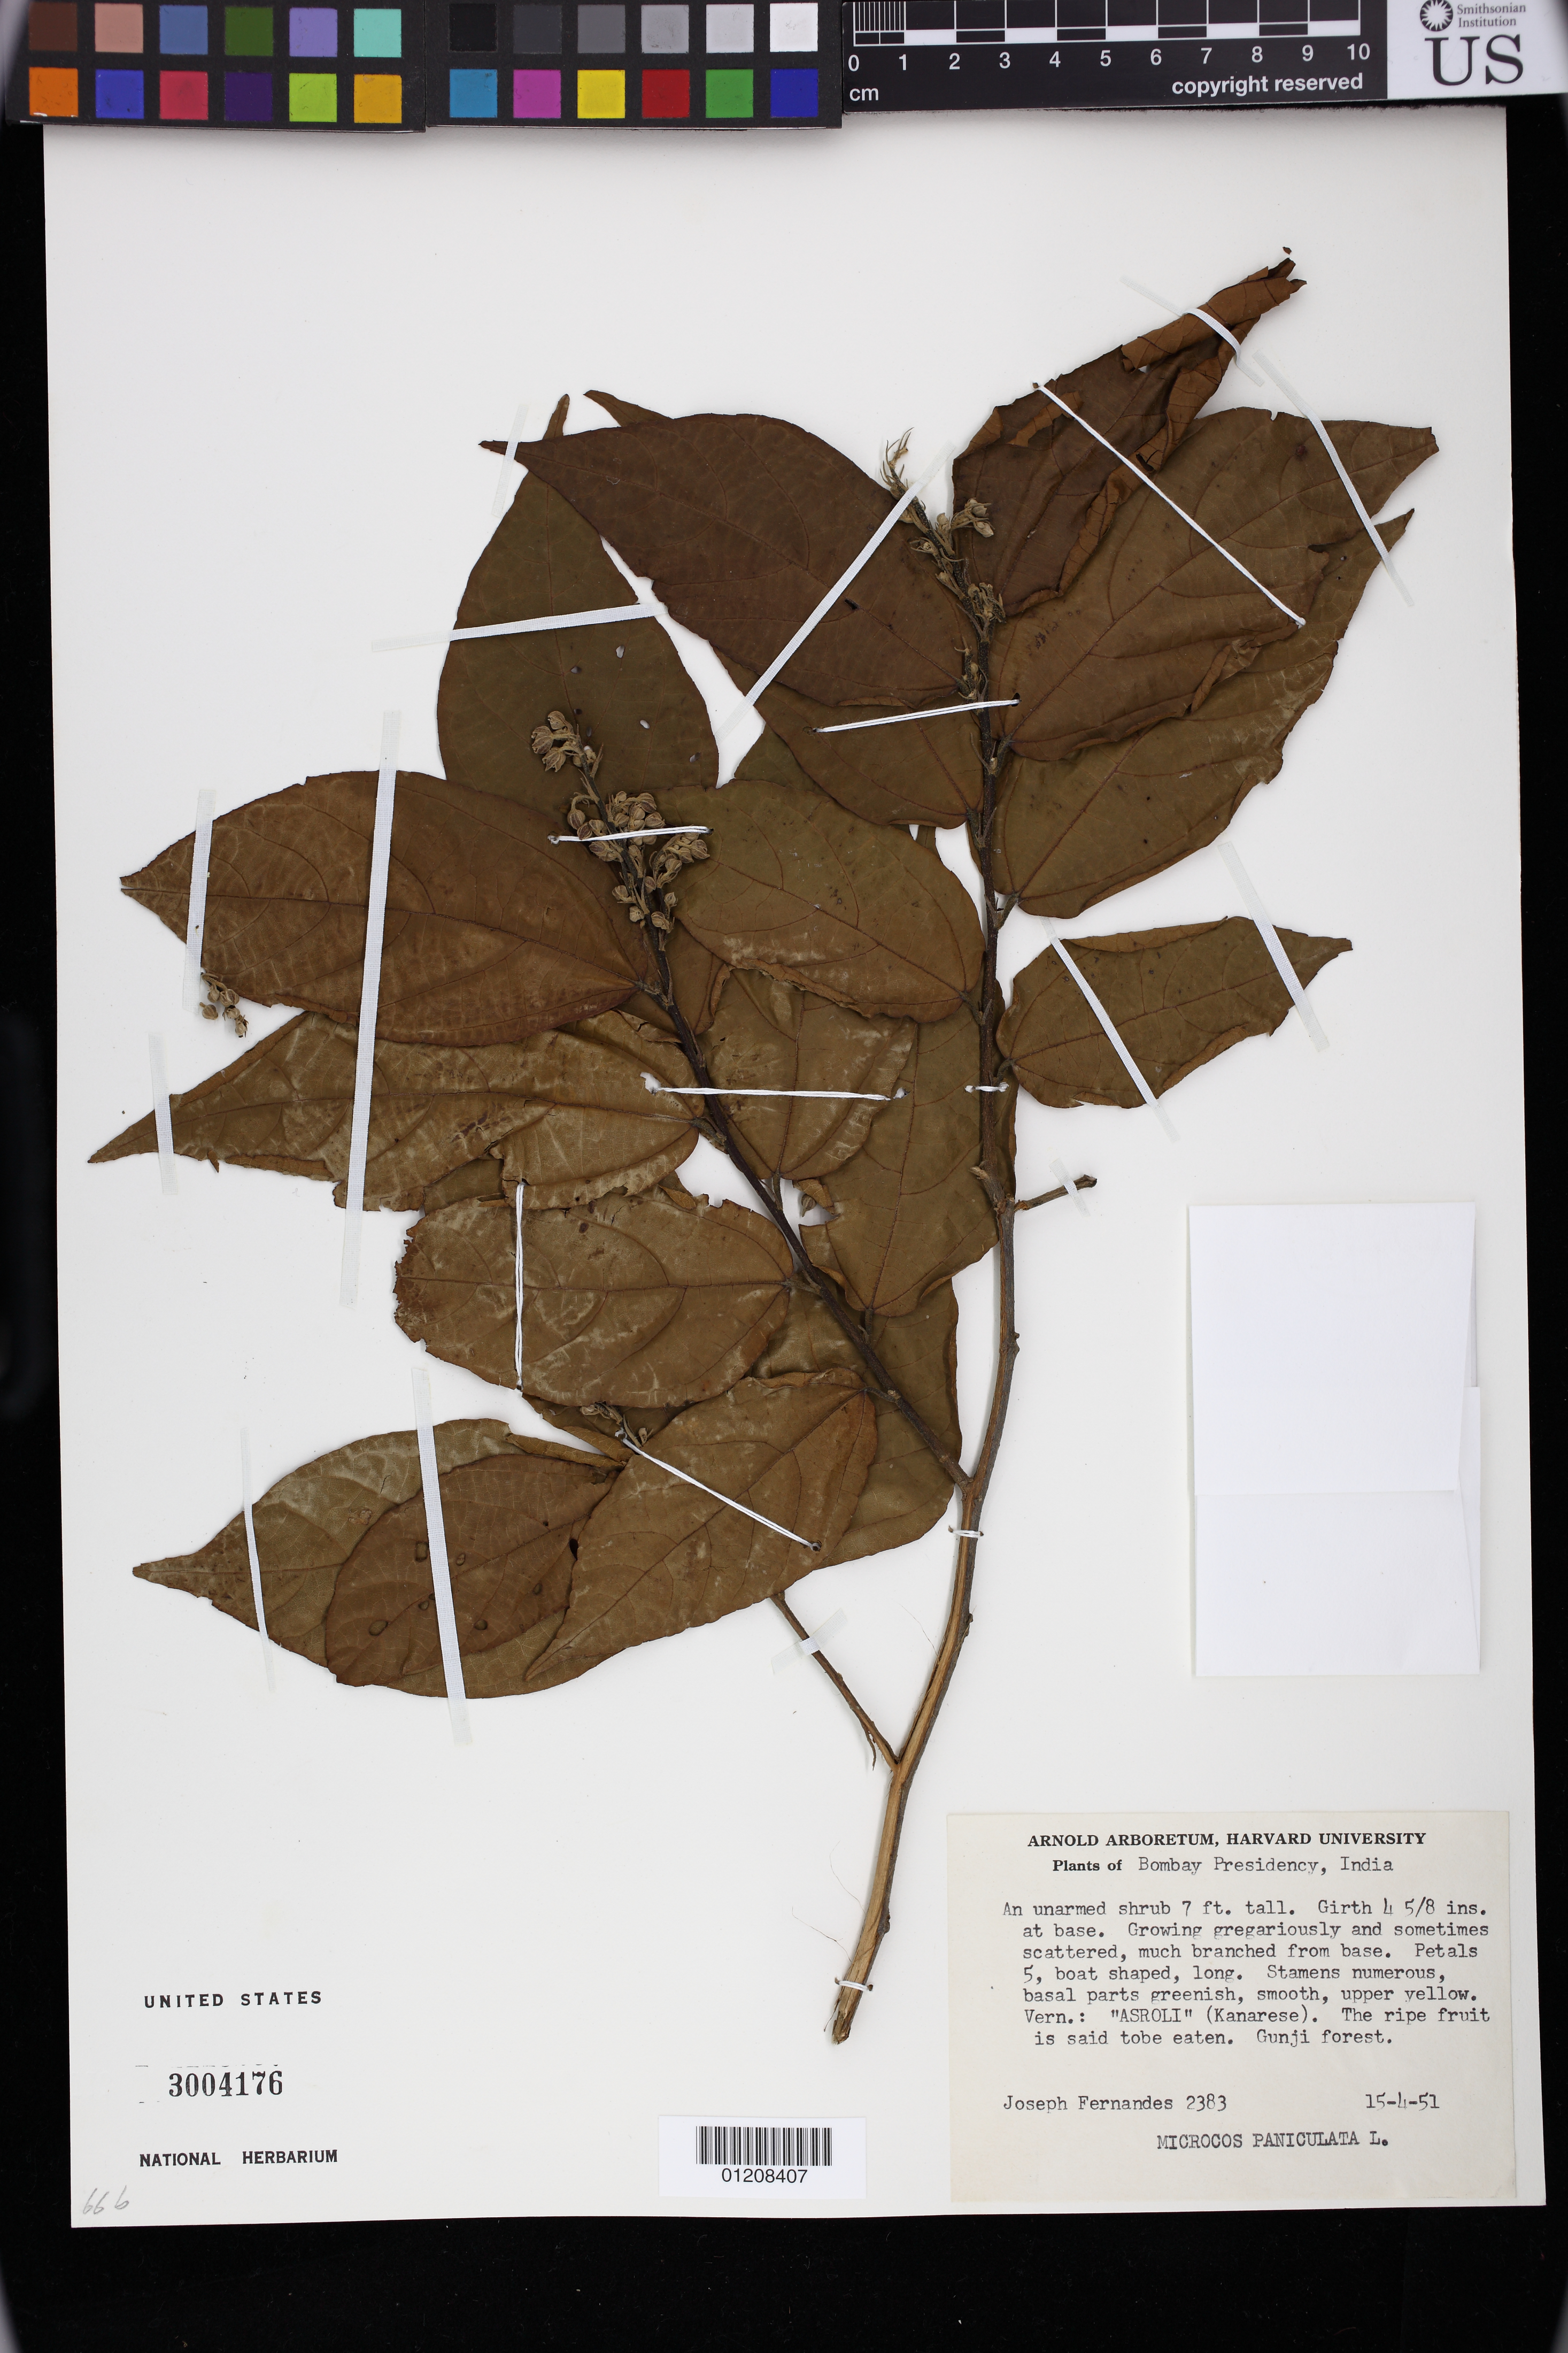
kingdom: Plantae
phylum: Tracheophyta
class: Magnoliopsida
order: Malvales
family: Malvaceae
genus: Microcos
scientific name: Microcos paniculata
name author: L.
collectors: J. Fernandes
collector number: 2383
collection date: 1951-04-15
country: India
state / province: Maharashtra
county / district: Mumbai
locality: Gunnji forest.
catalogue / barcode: US 3004176